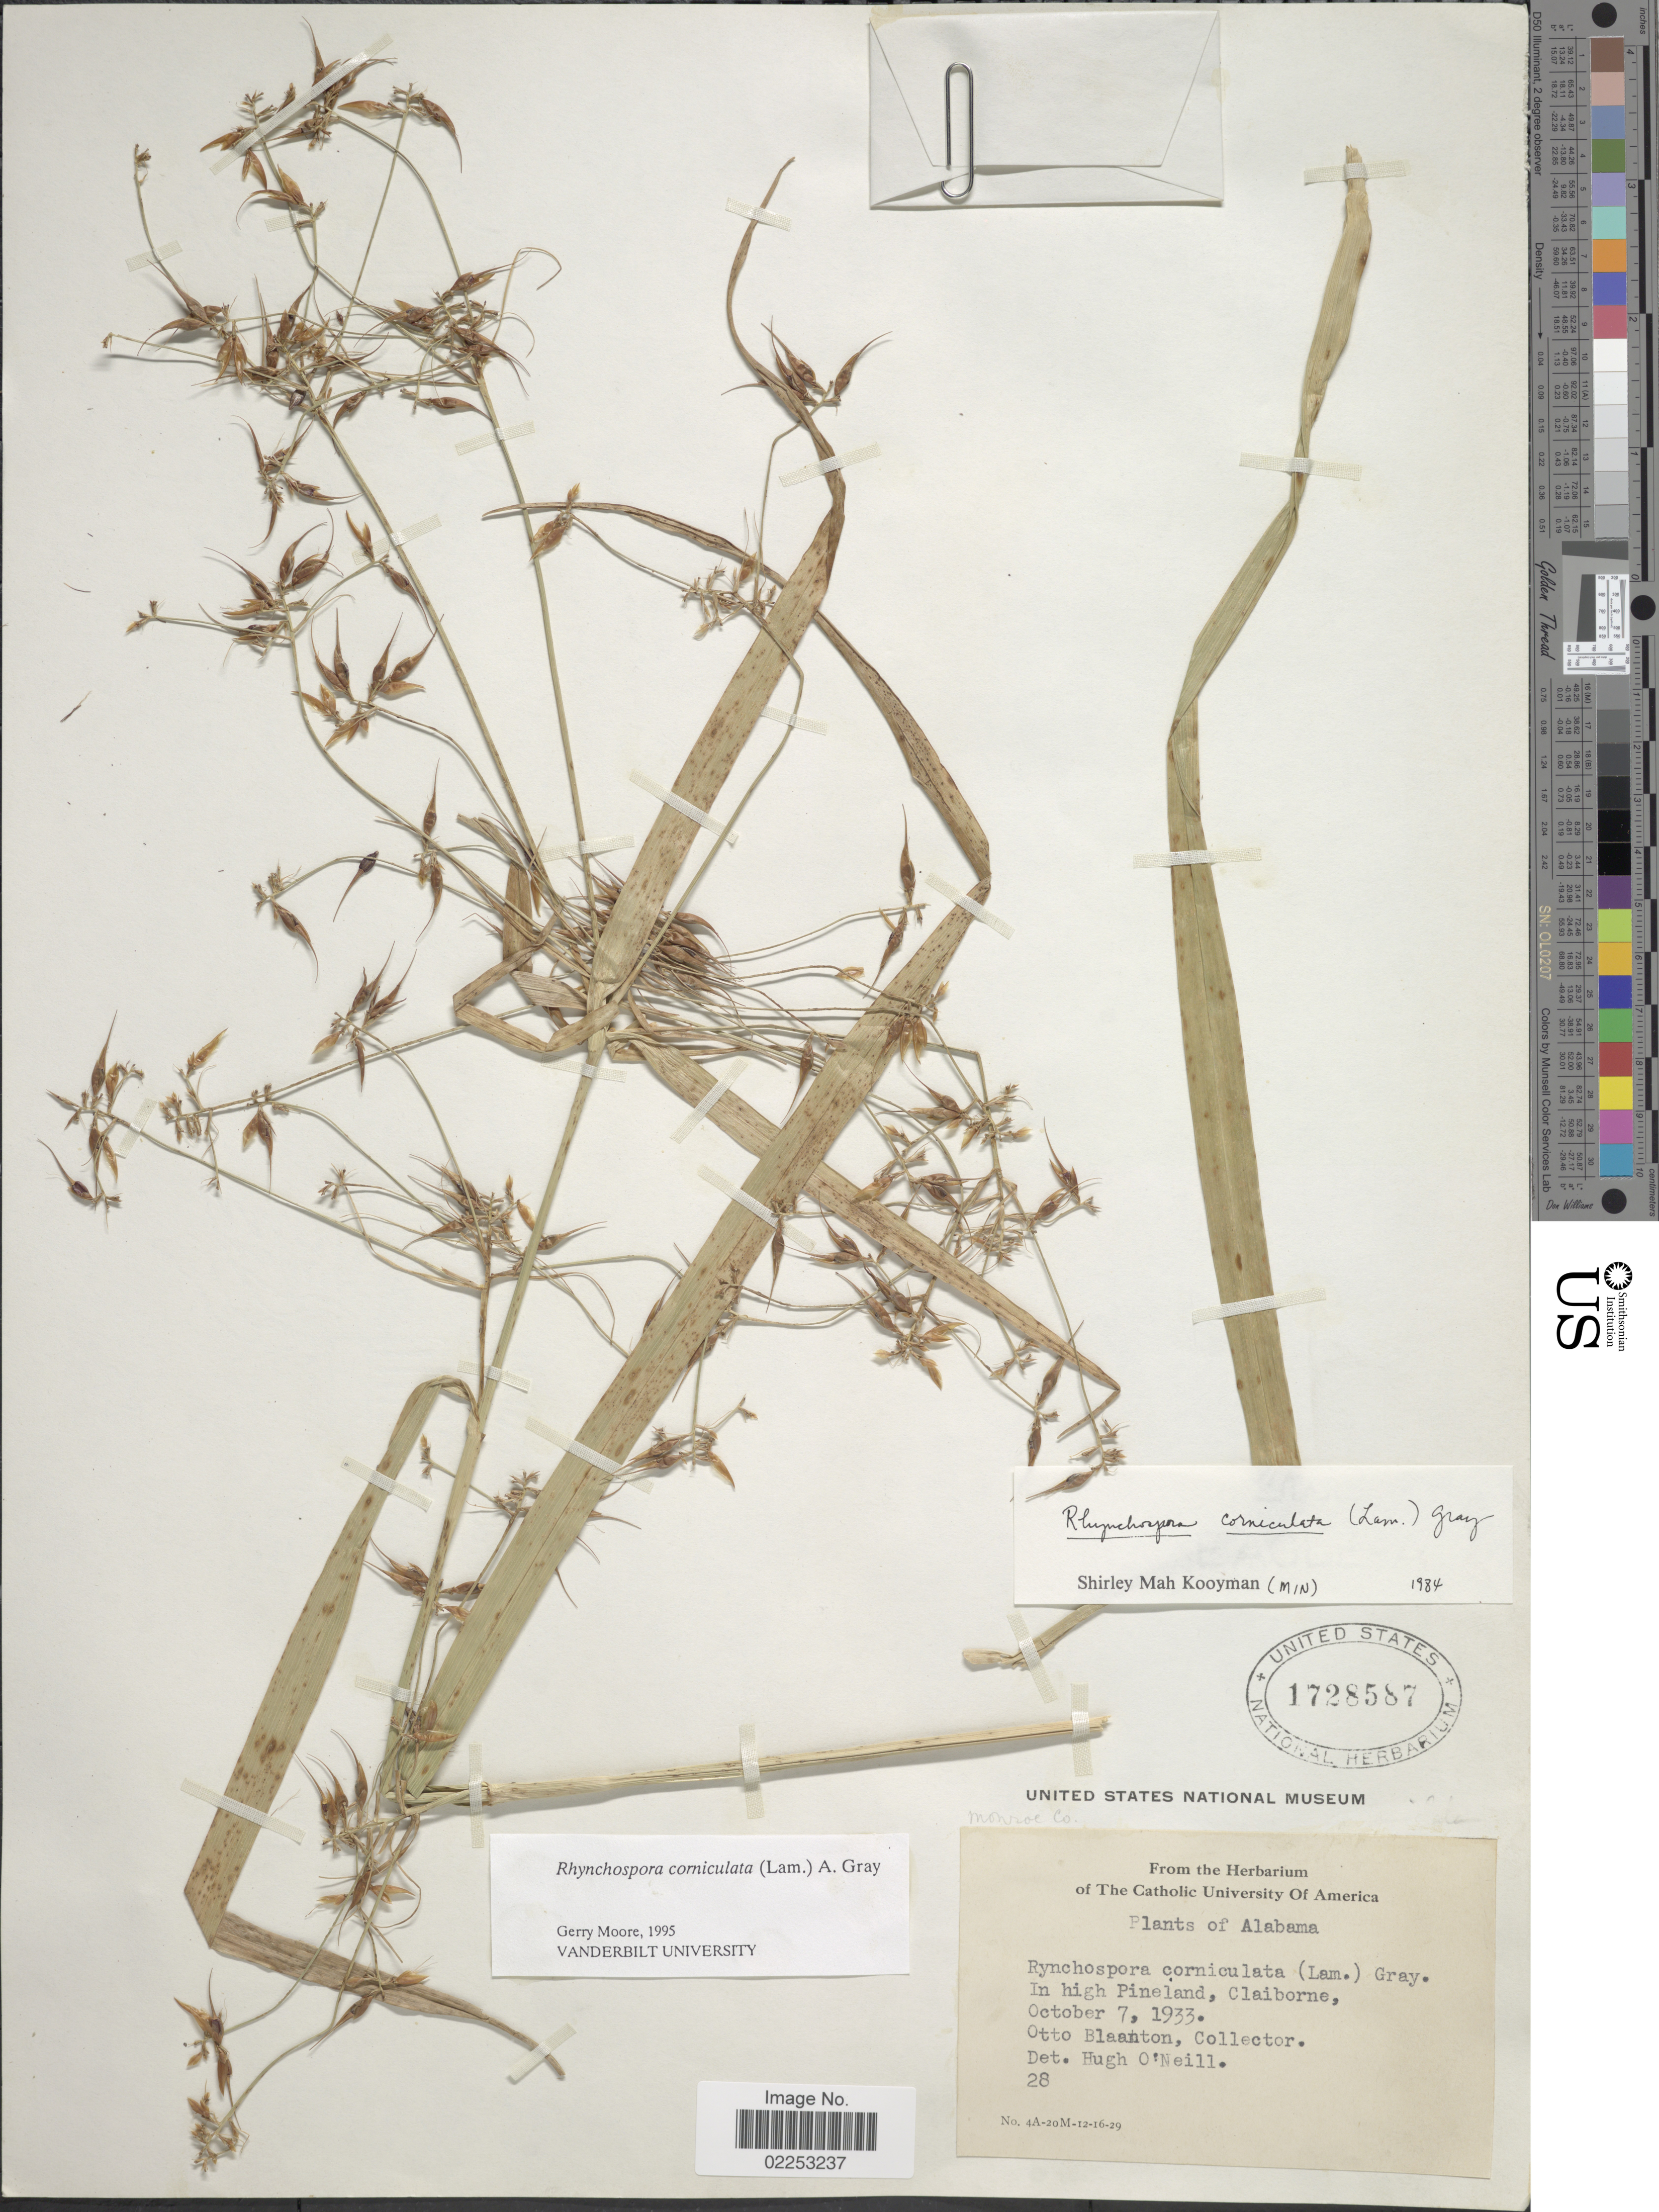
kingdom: Plantae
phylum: Tracheophyta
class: Liliopsida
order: Poales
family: Cyperaceae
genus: Rhynchospora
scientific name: Rhynchospora corniculata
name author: (Lam.) A. Gray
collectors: O. Blanton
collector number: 28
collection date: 1933-10-07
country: United States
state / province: Alabama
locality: Claiborne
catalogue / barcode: US 1728587